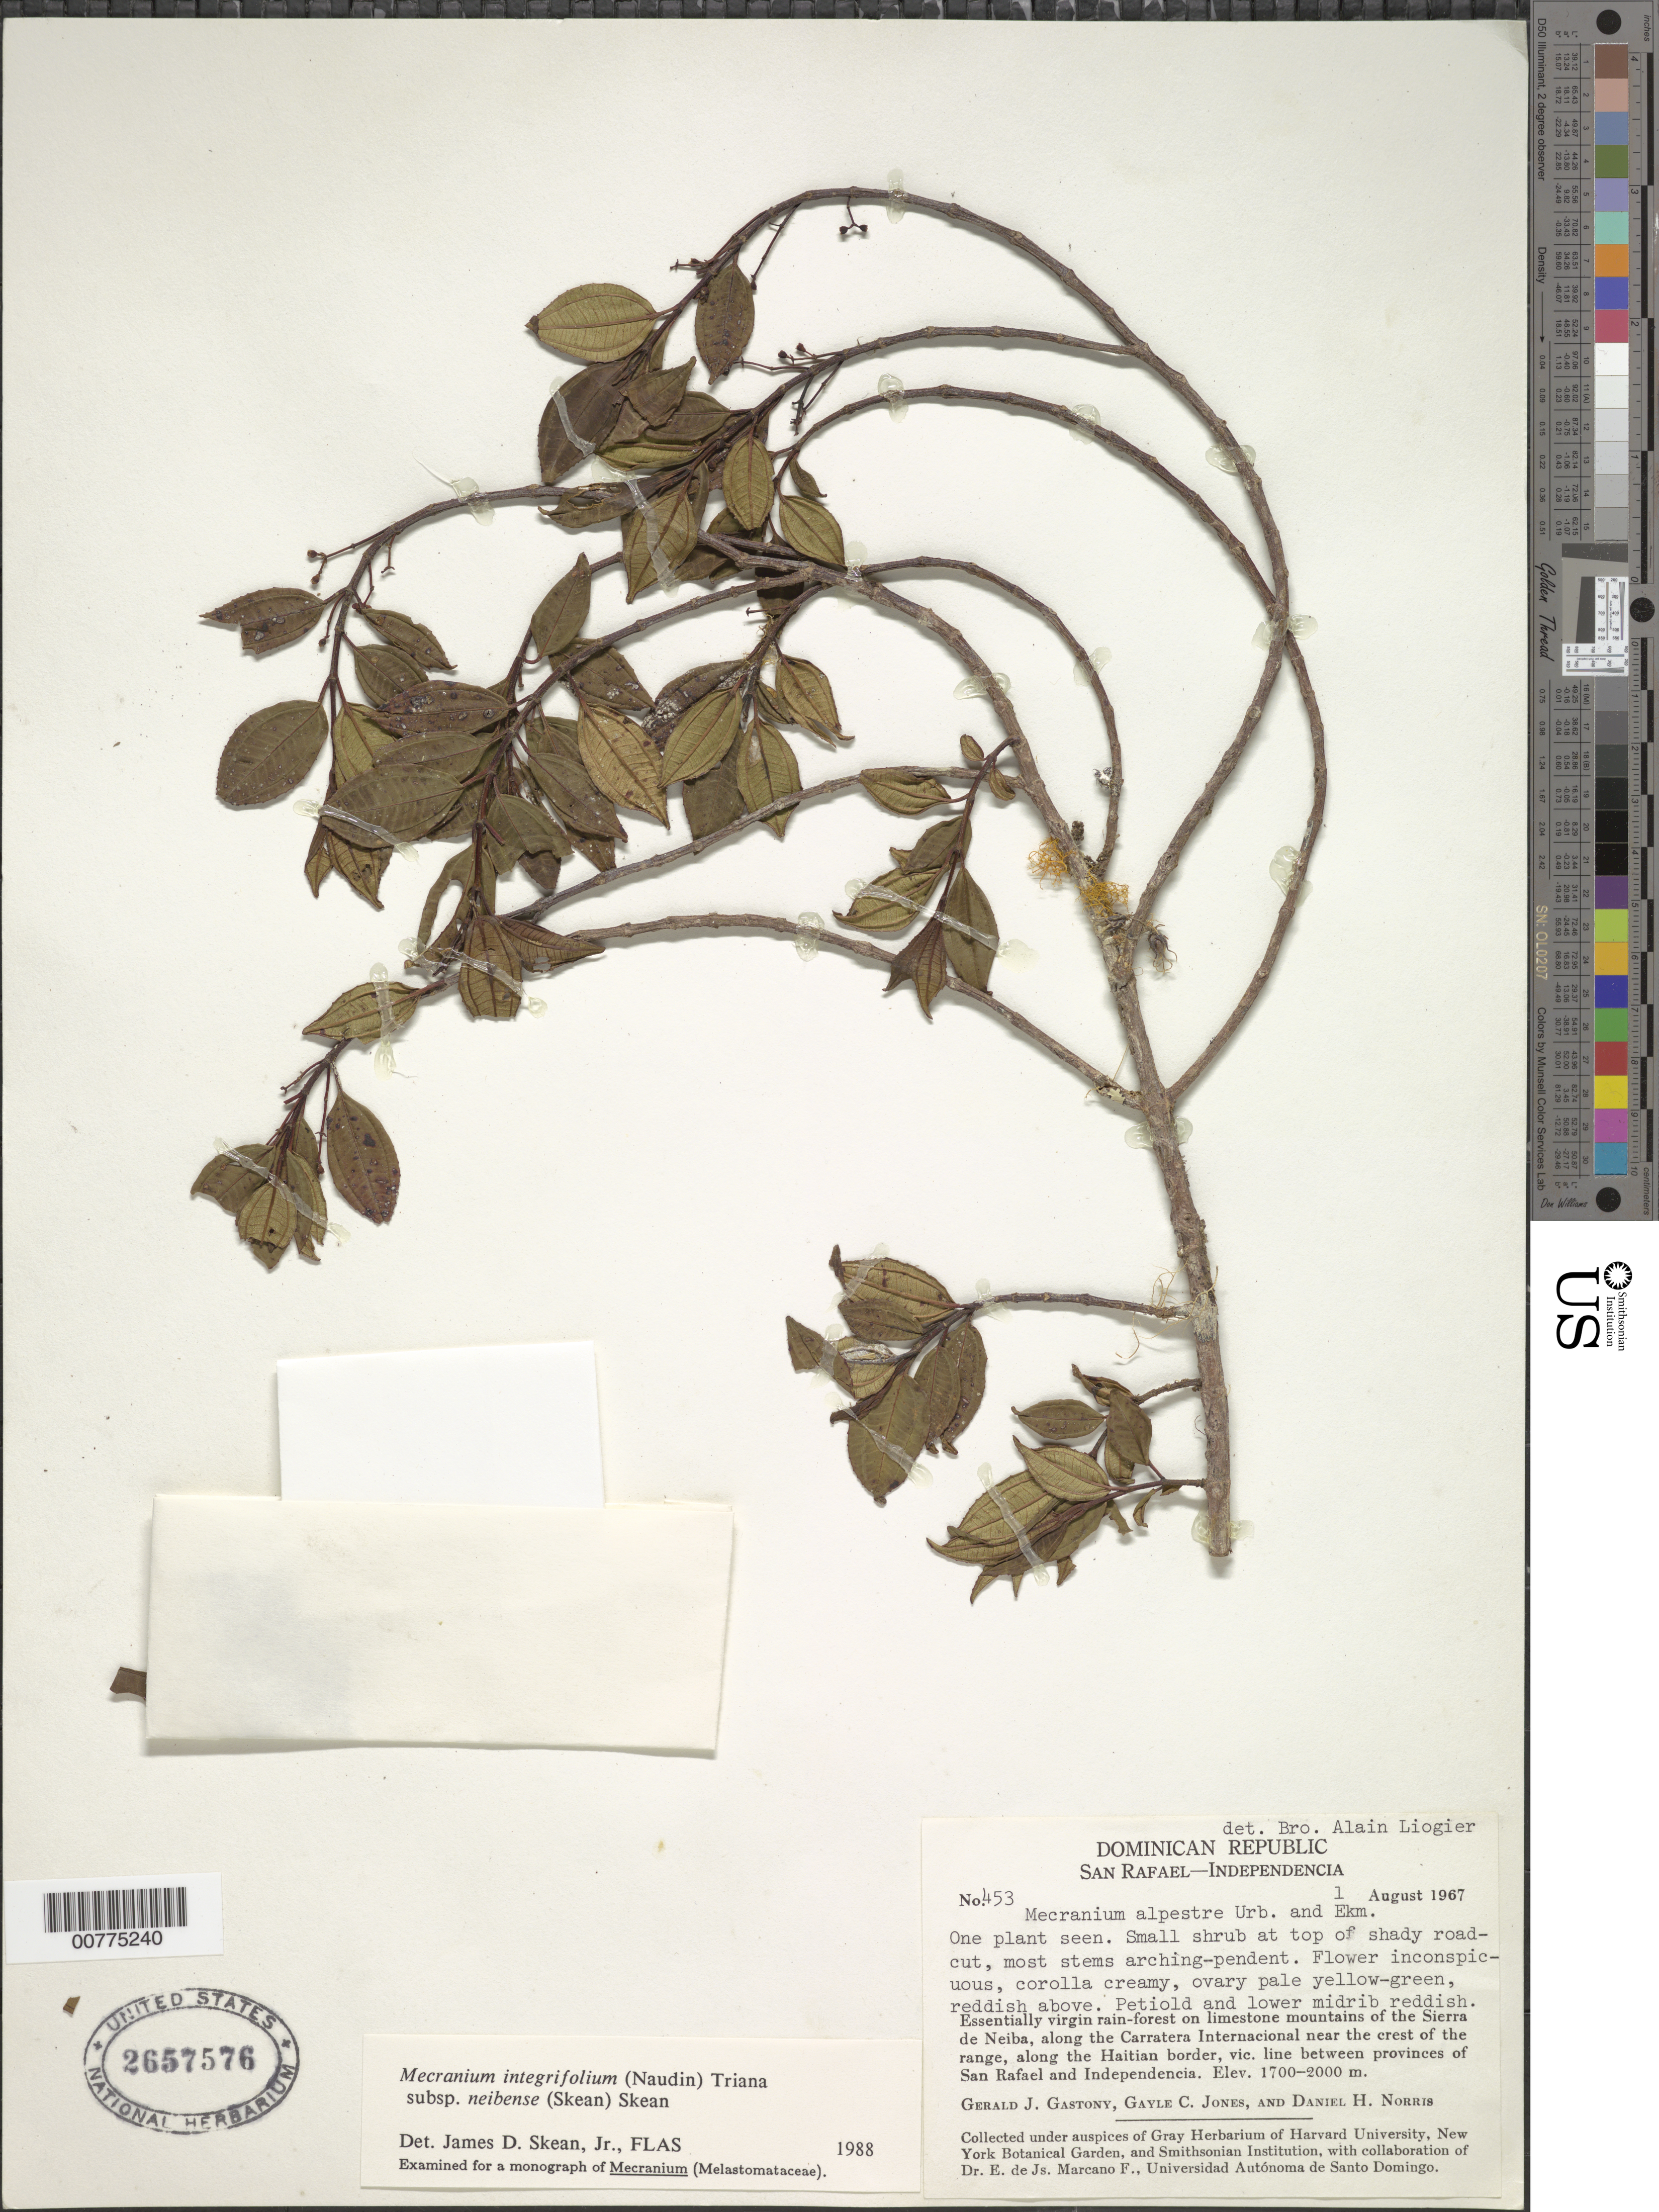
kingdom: Plantae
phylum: Tracheophyta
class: Magnoliopsida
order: Myrtales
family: Melastomataceae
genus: Mecranium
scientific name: Mecranium integrifolium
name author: (Naudin) Triana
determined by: Skean, J. D., Jr.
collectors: G. Gastony, G. C. Jones & D. H. Norris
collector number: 453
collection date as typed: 01 Aug 1967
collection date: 1967-08-01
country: Dominican Republic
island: Hispaniola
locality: Mountains of the Sierra de Neiba, along the Carretera International near the crest of the range, along the Haitian border, vic. line between provinces of San Rafael and Independencia.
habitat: Essentially virgin rain-forest on limestone mountains.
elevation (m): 1700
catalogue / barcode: US 2657576